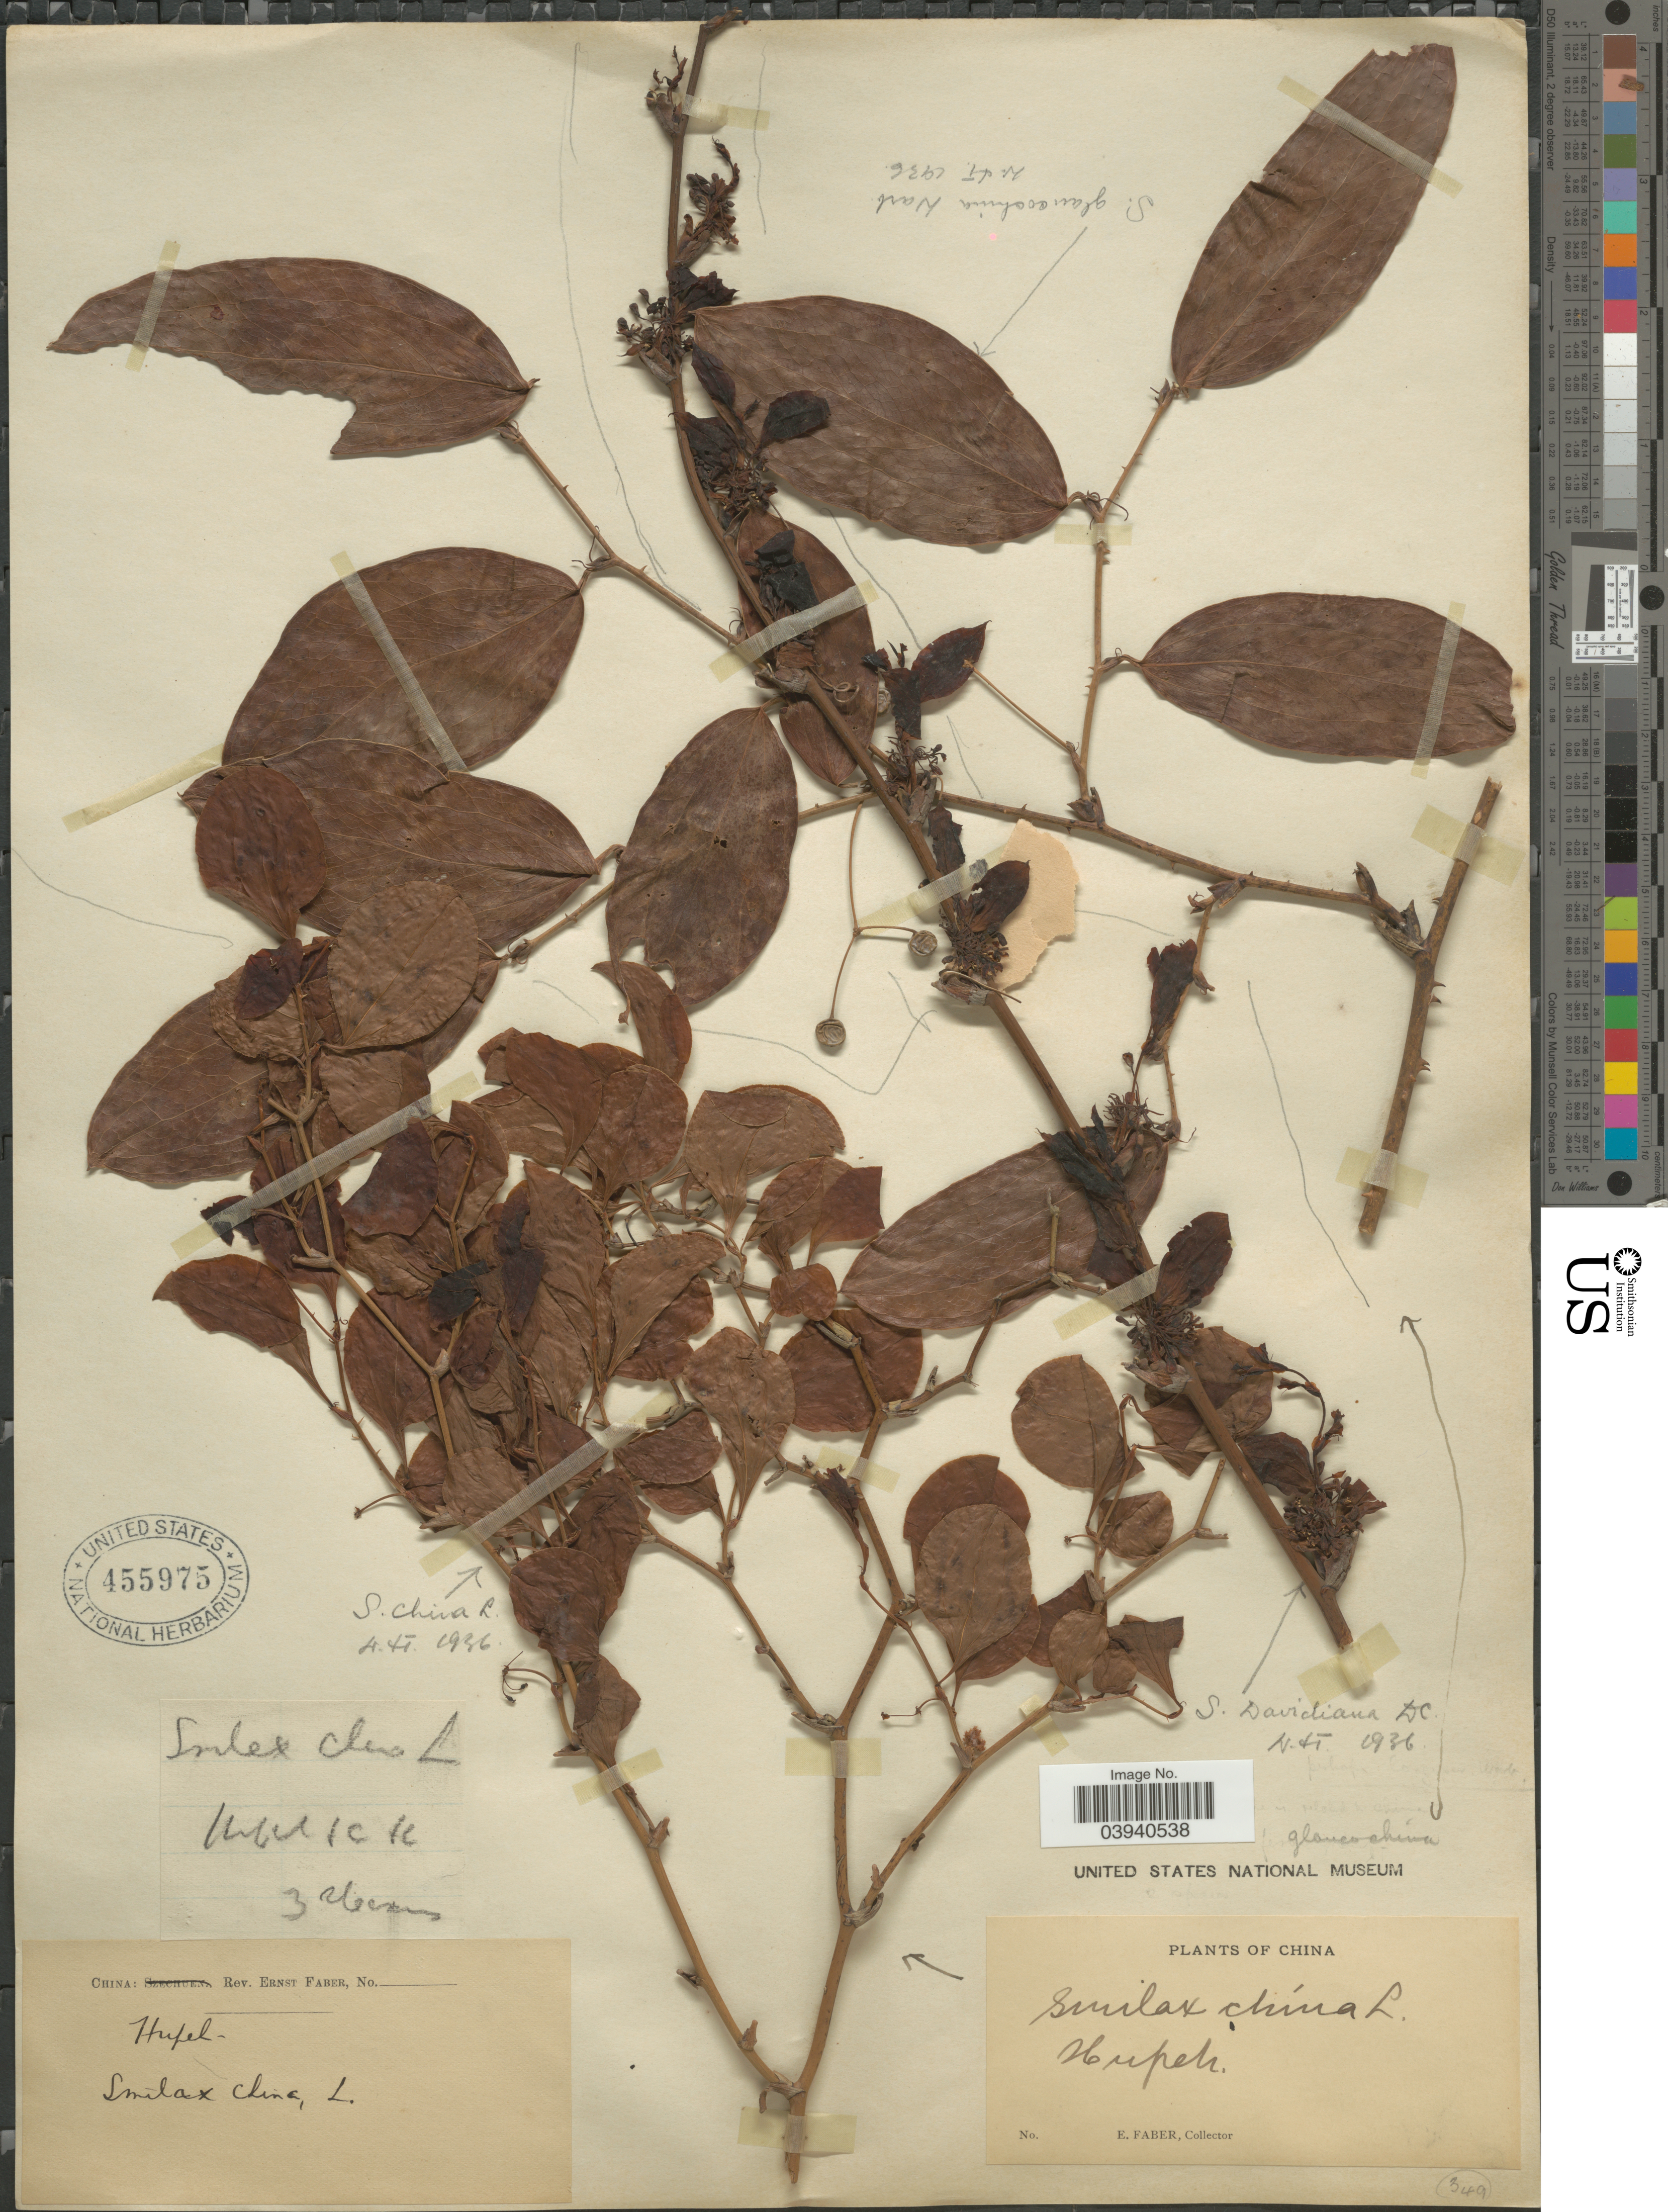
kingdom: Plantae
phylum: Tracheophyta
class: Liliopsida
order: Liliales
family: Smilacaceae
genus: Smilax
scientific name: Smilax china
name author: L.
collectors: E. Faber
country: China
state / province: Hubei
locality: Hupeh.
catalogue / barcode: US 455975